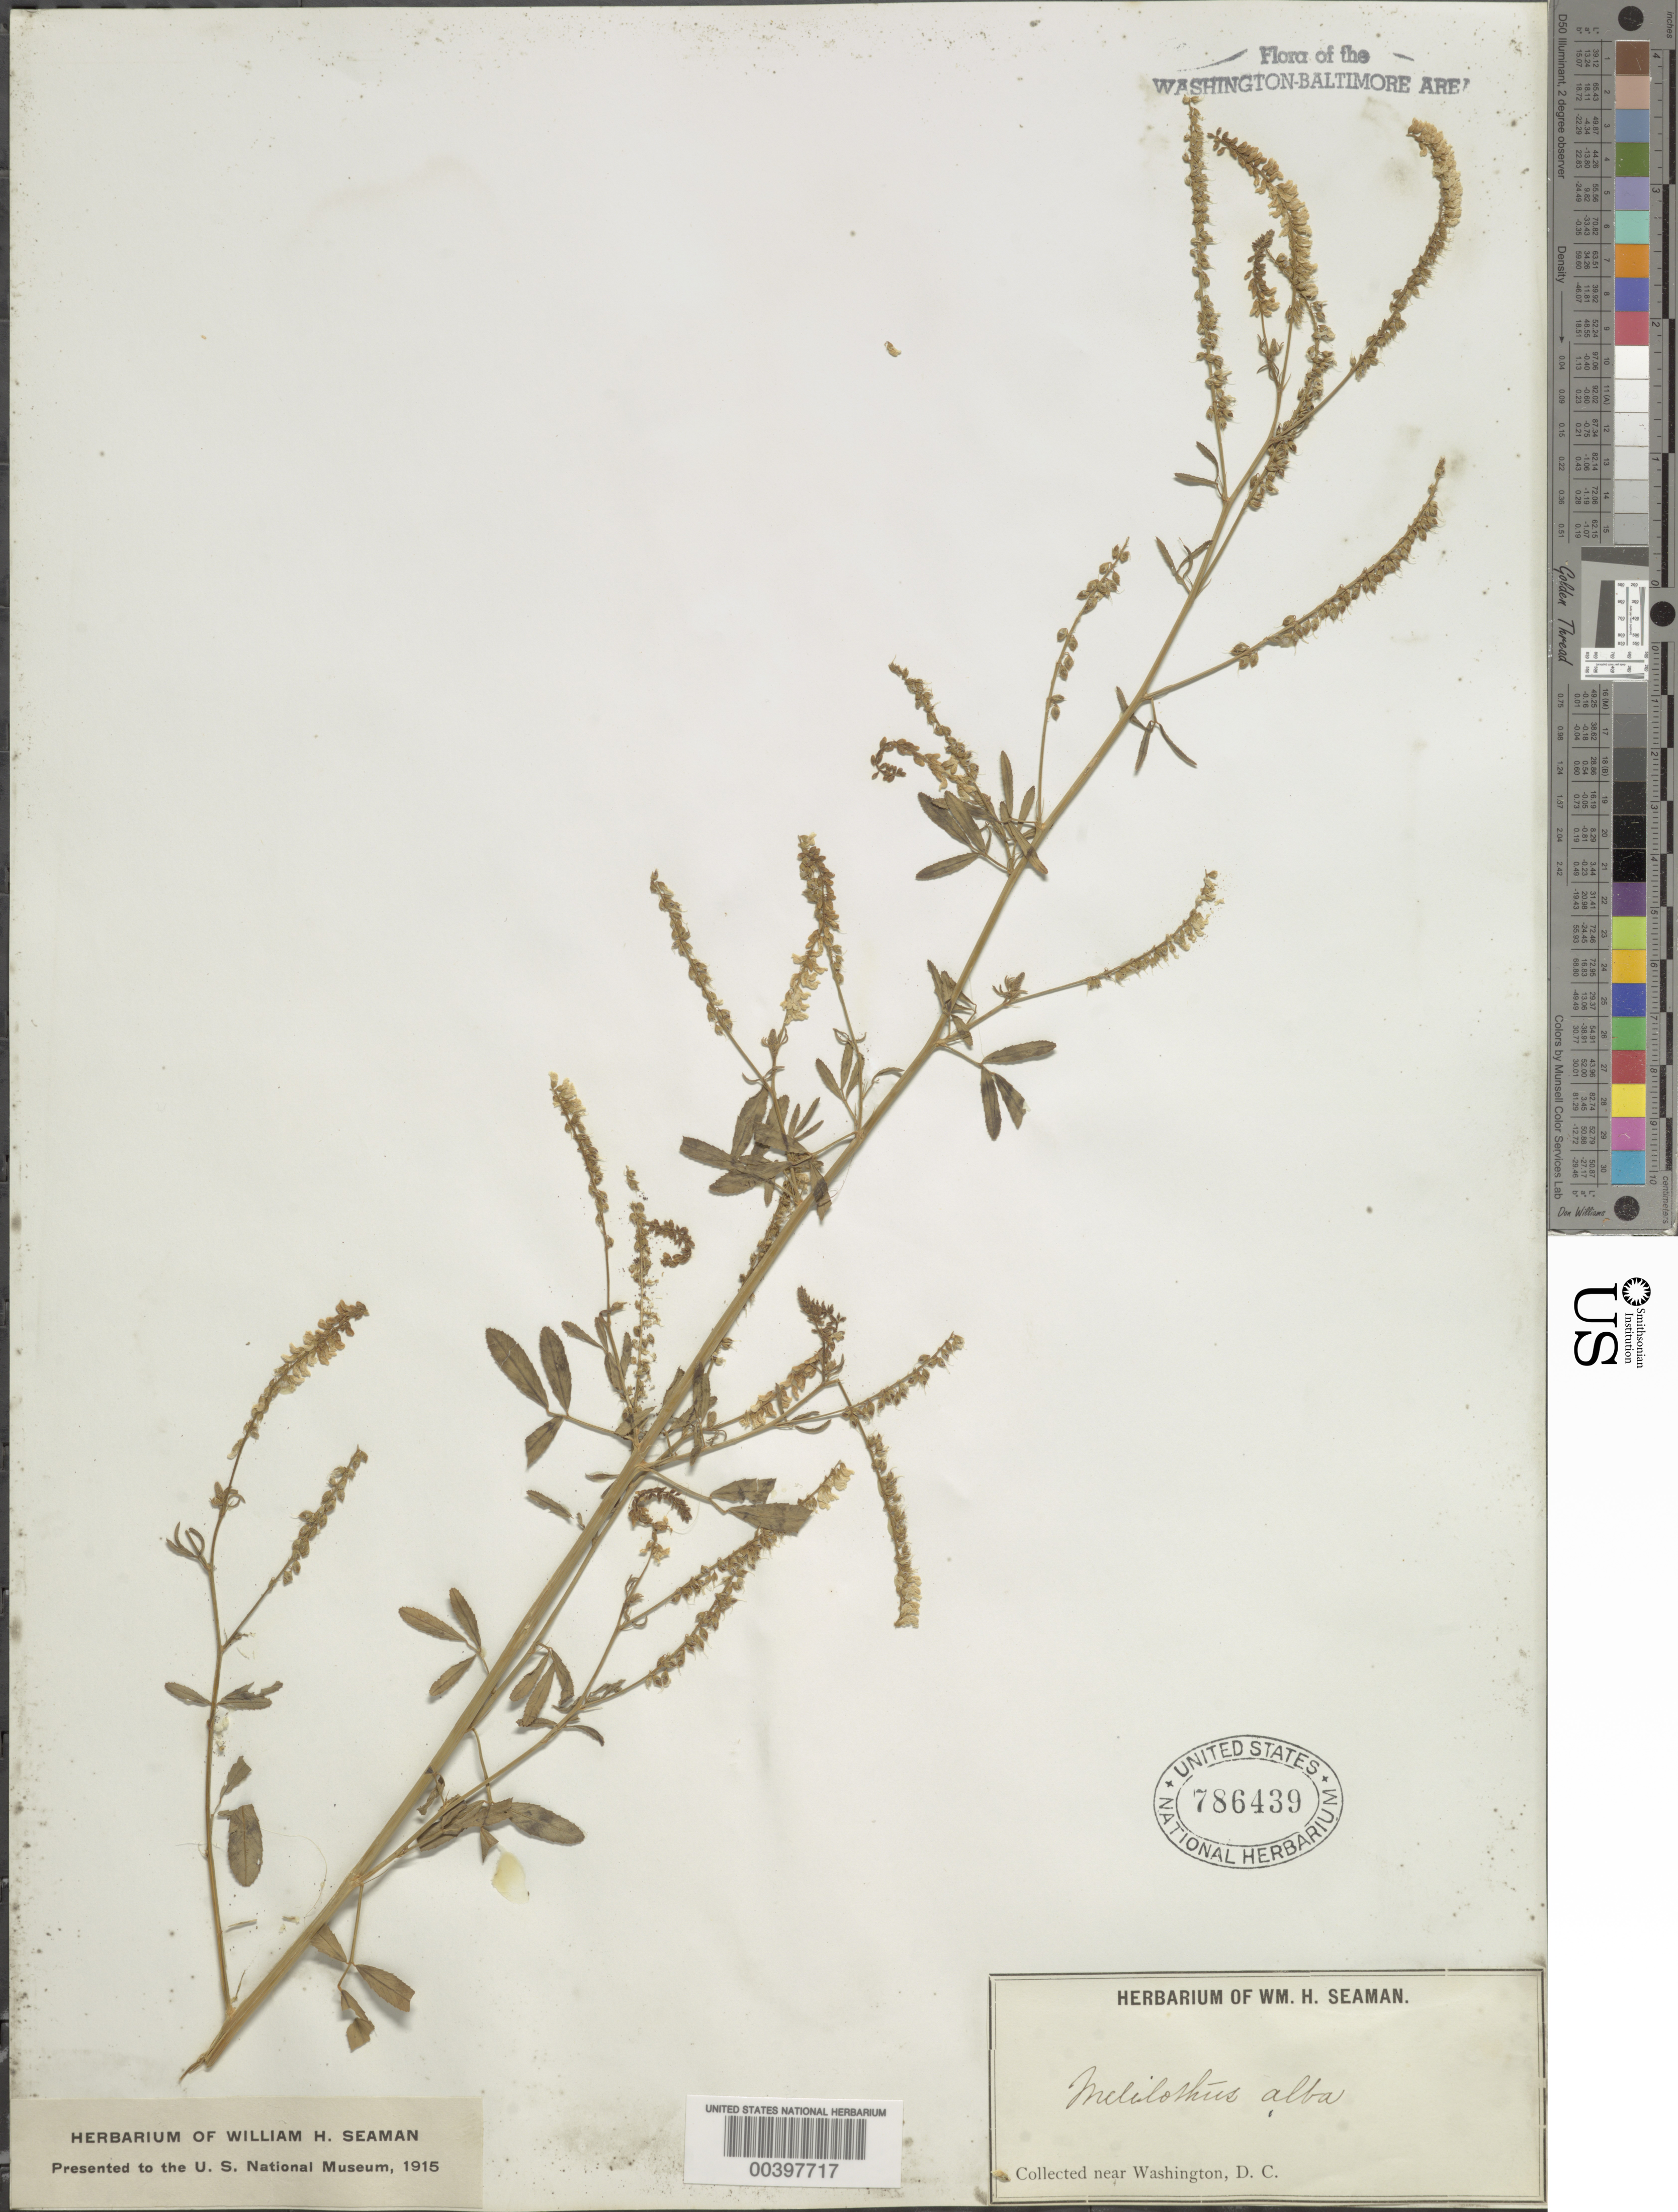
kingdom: Plantae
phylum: Tracheophyta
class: Magnoliopsida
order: Fabales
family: Fabaceae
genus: Melilotus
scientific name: Melilotus albus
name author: Medik.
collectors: W. Seaman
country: United States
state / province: District of Columbia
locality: Near Washington DC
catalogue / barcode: US 786439